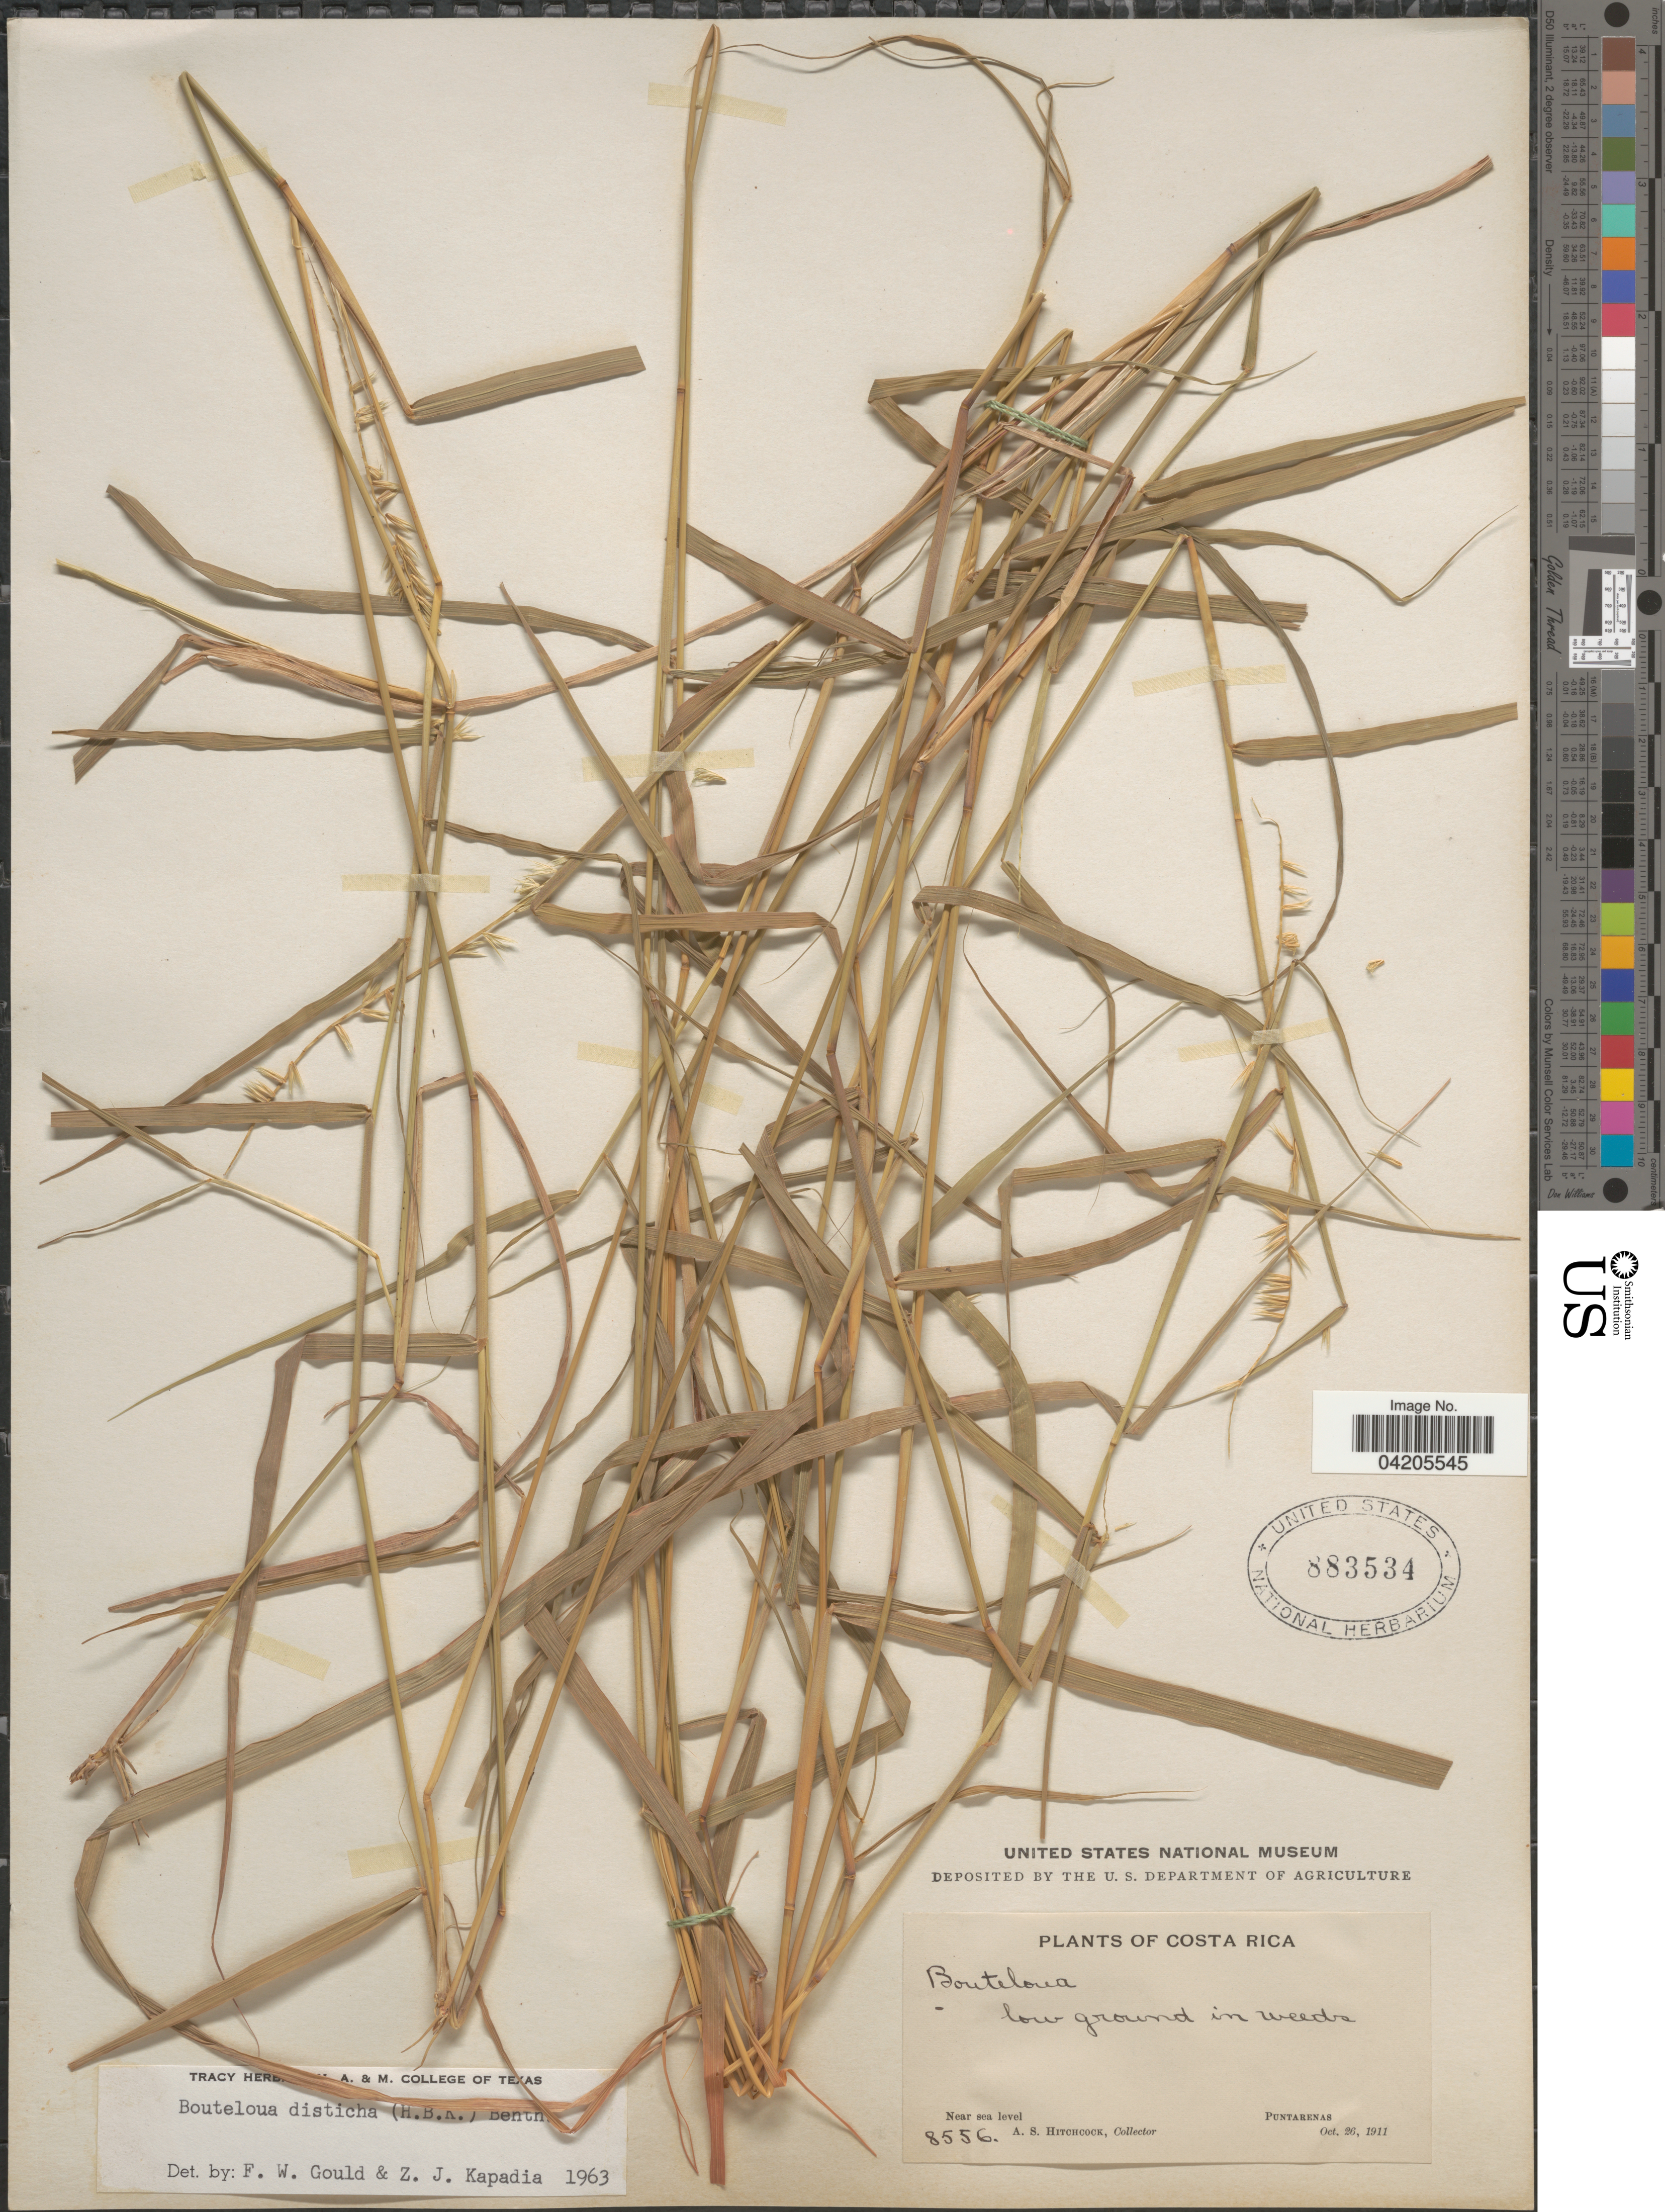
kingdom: Plantae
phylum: Tracheophyta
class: Liliopsida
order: Poales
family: Poaceae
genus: Bouteloua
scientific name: Bouteloua disticha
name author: (Kunth) Benth.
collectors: A. S. Hitchcock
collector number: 8556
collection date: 1911-10-26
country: Costa Rica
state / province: Puntarenas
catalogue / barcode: US 883534